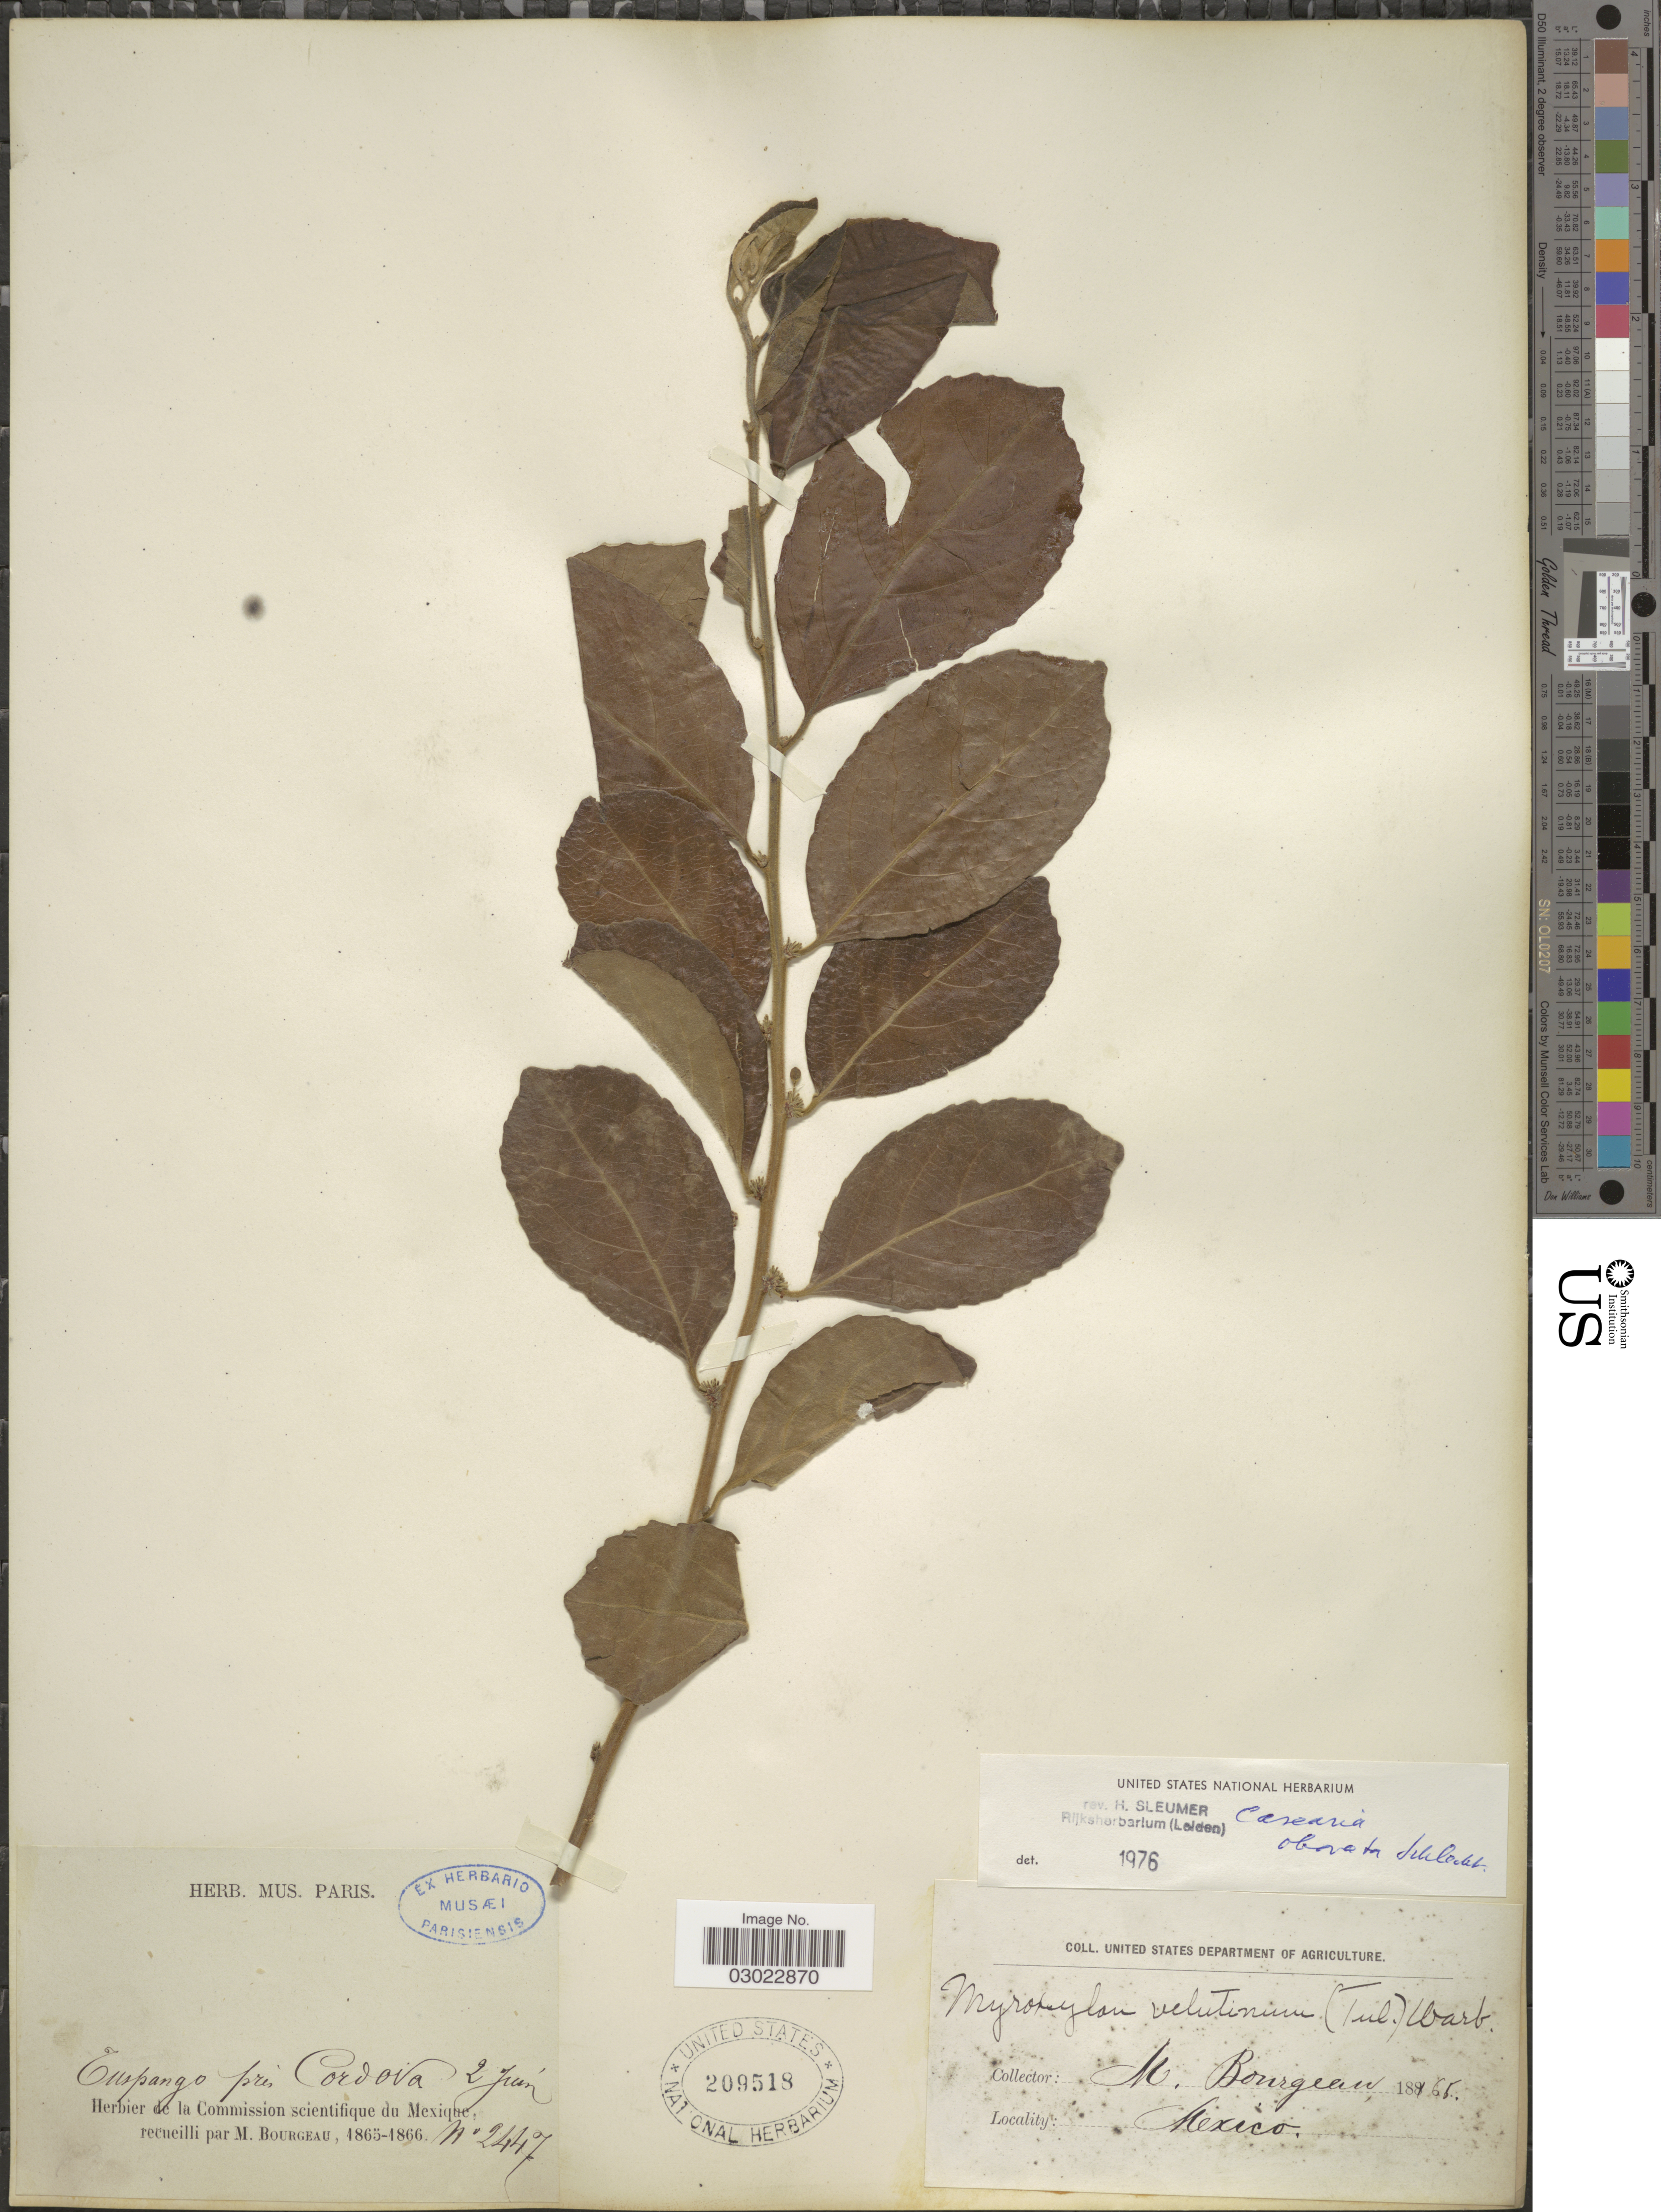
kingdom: Plantae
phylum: Tracheophyta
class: Magnoliopsida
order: Malpighiales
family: Salicaceae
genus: Casearia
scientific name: Casearia obovata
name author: Schltdl.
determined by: Sleumer, H. O.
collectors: M. Bourgeau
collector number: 2447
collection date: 1865-06-02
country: Mexico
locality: Tuspango prés Cordova.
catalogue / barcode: US 209518